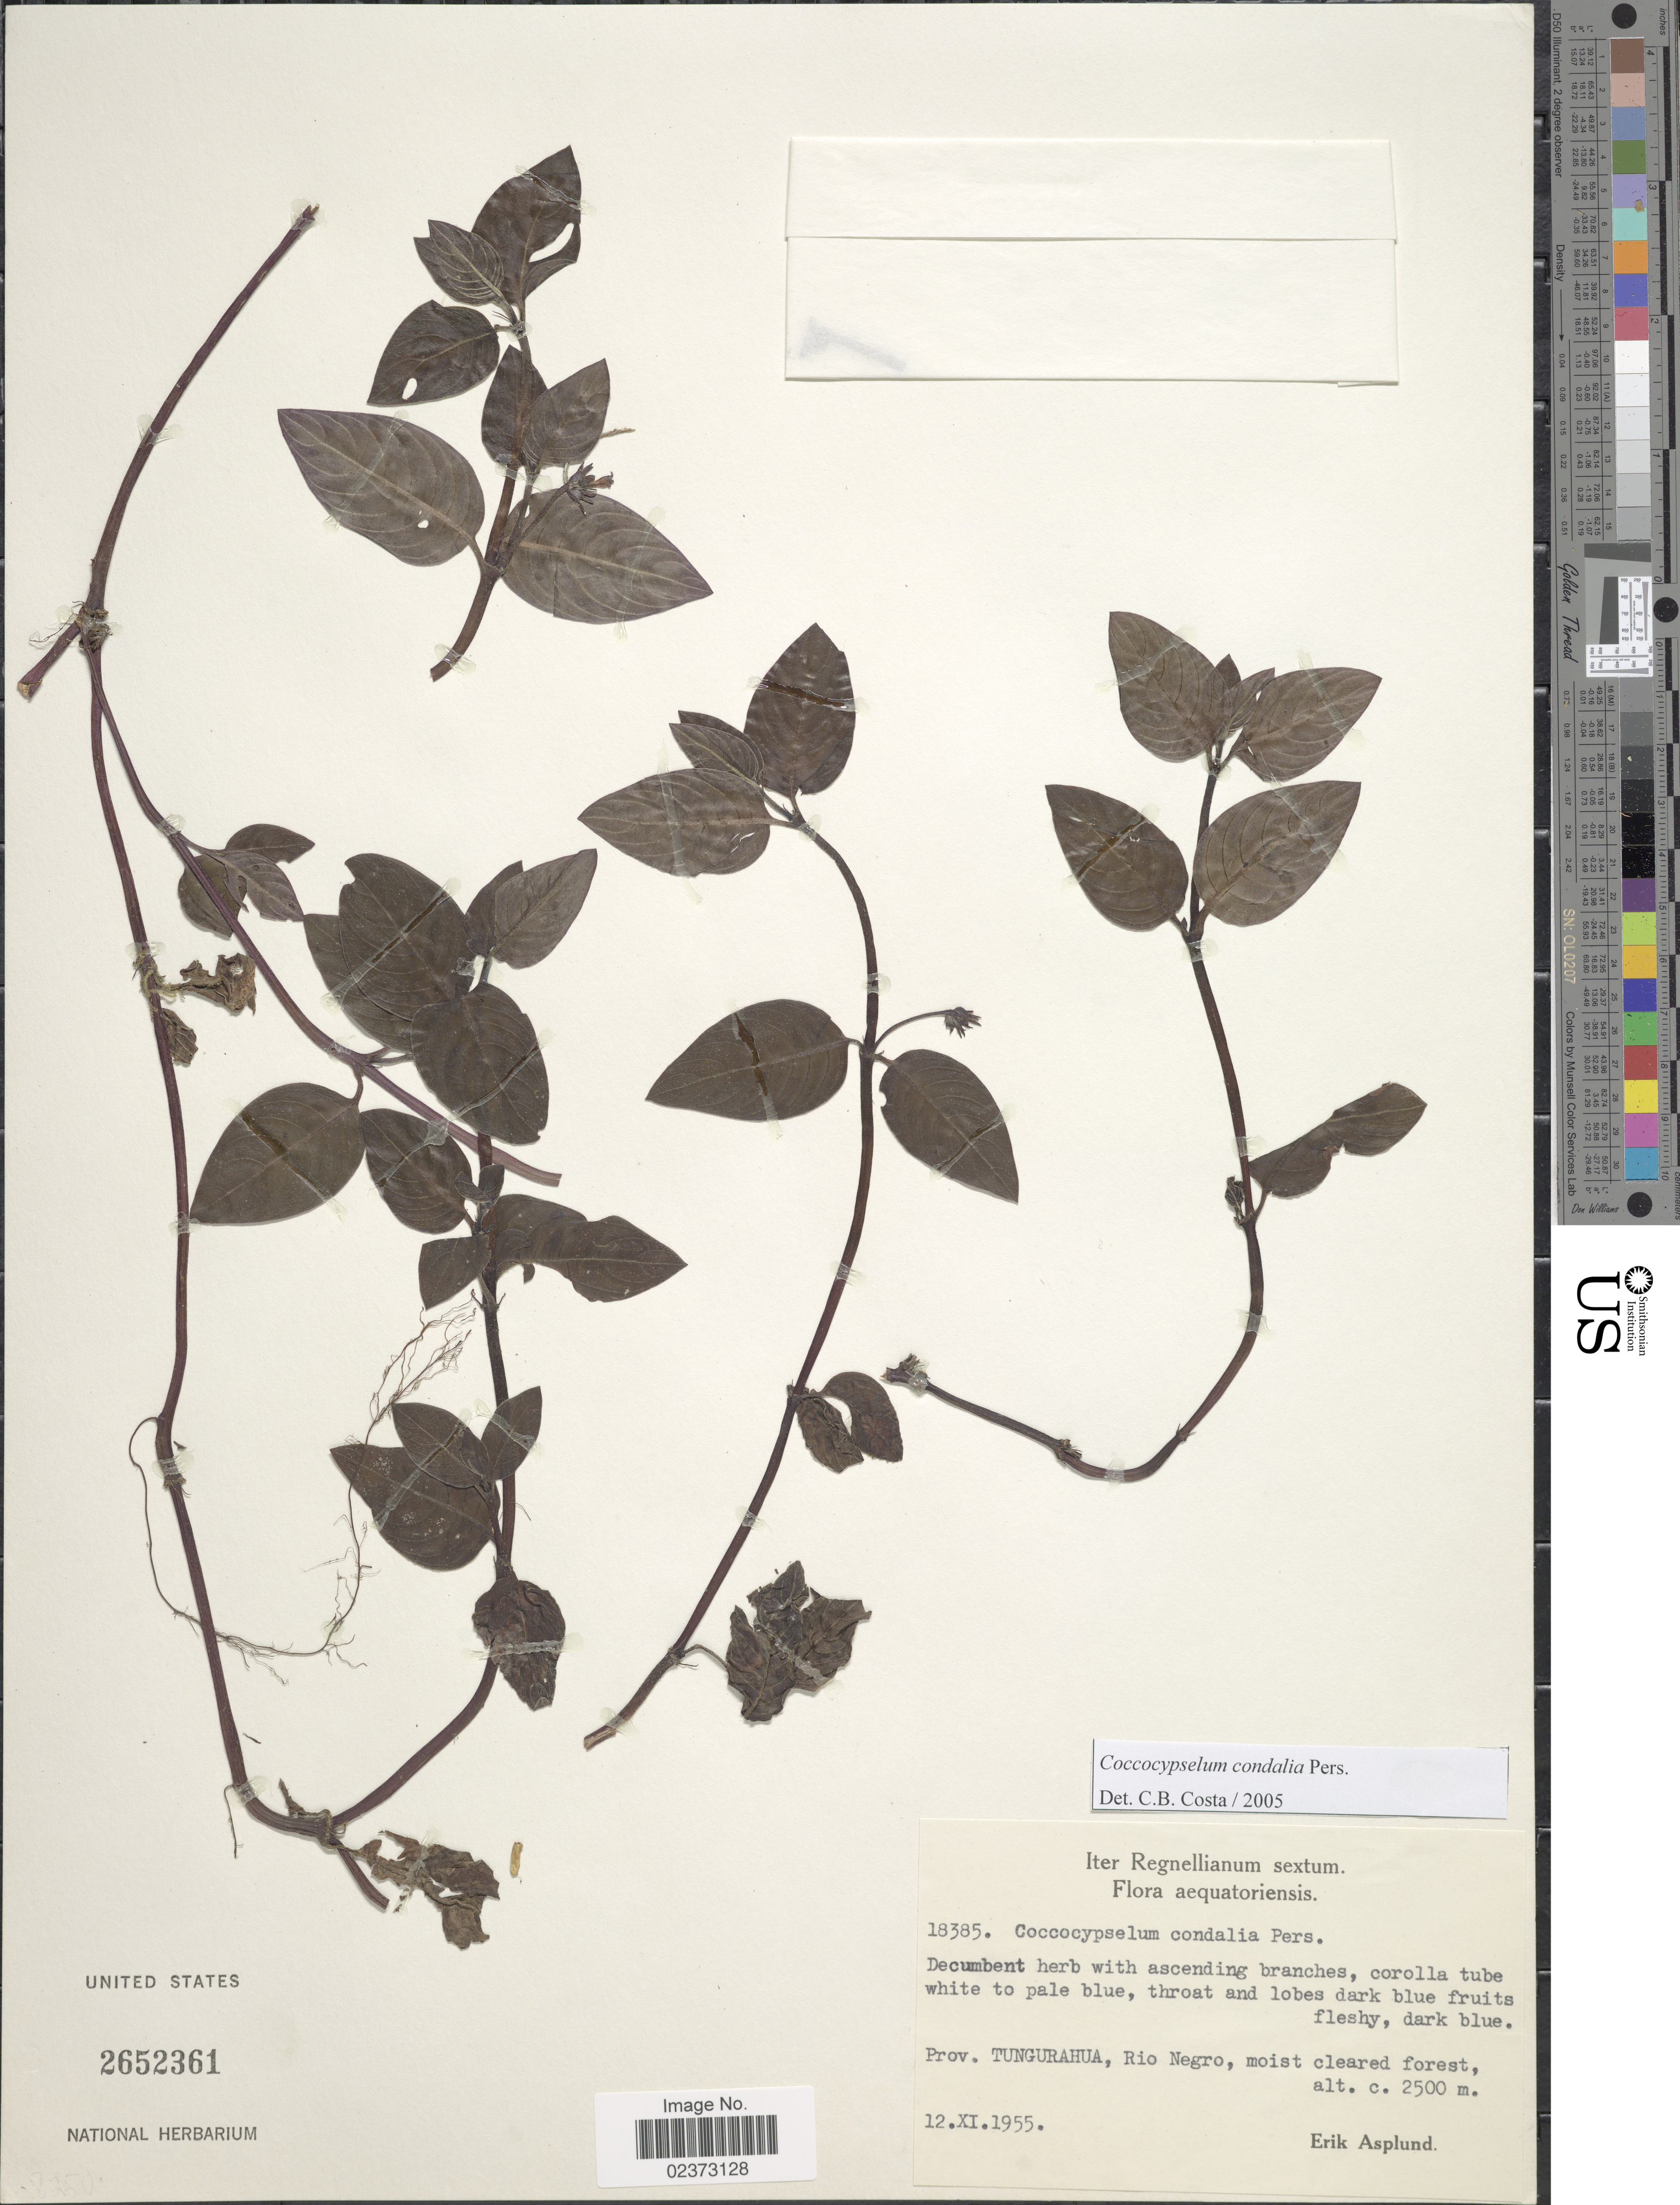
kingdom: Plantae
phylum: Tracheophyta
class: Magnoliopsida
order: Gentianales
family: Rubiaceae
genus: Coccocypselum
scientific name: Coccocypselum condalia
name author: Pers.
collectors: E. Asplund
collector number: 18385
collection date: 1955-11-12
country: Ecuador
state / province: Tungurahua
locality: Prov. Tungurahua, Rio Negro, moist cleared forest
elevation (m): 2500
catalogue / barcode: US 2652361